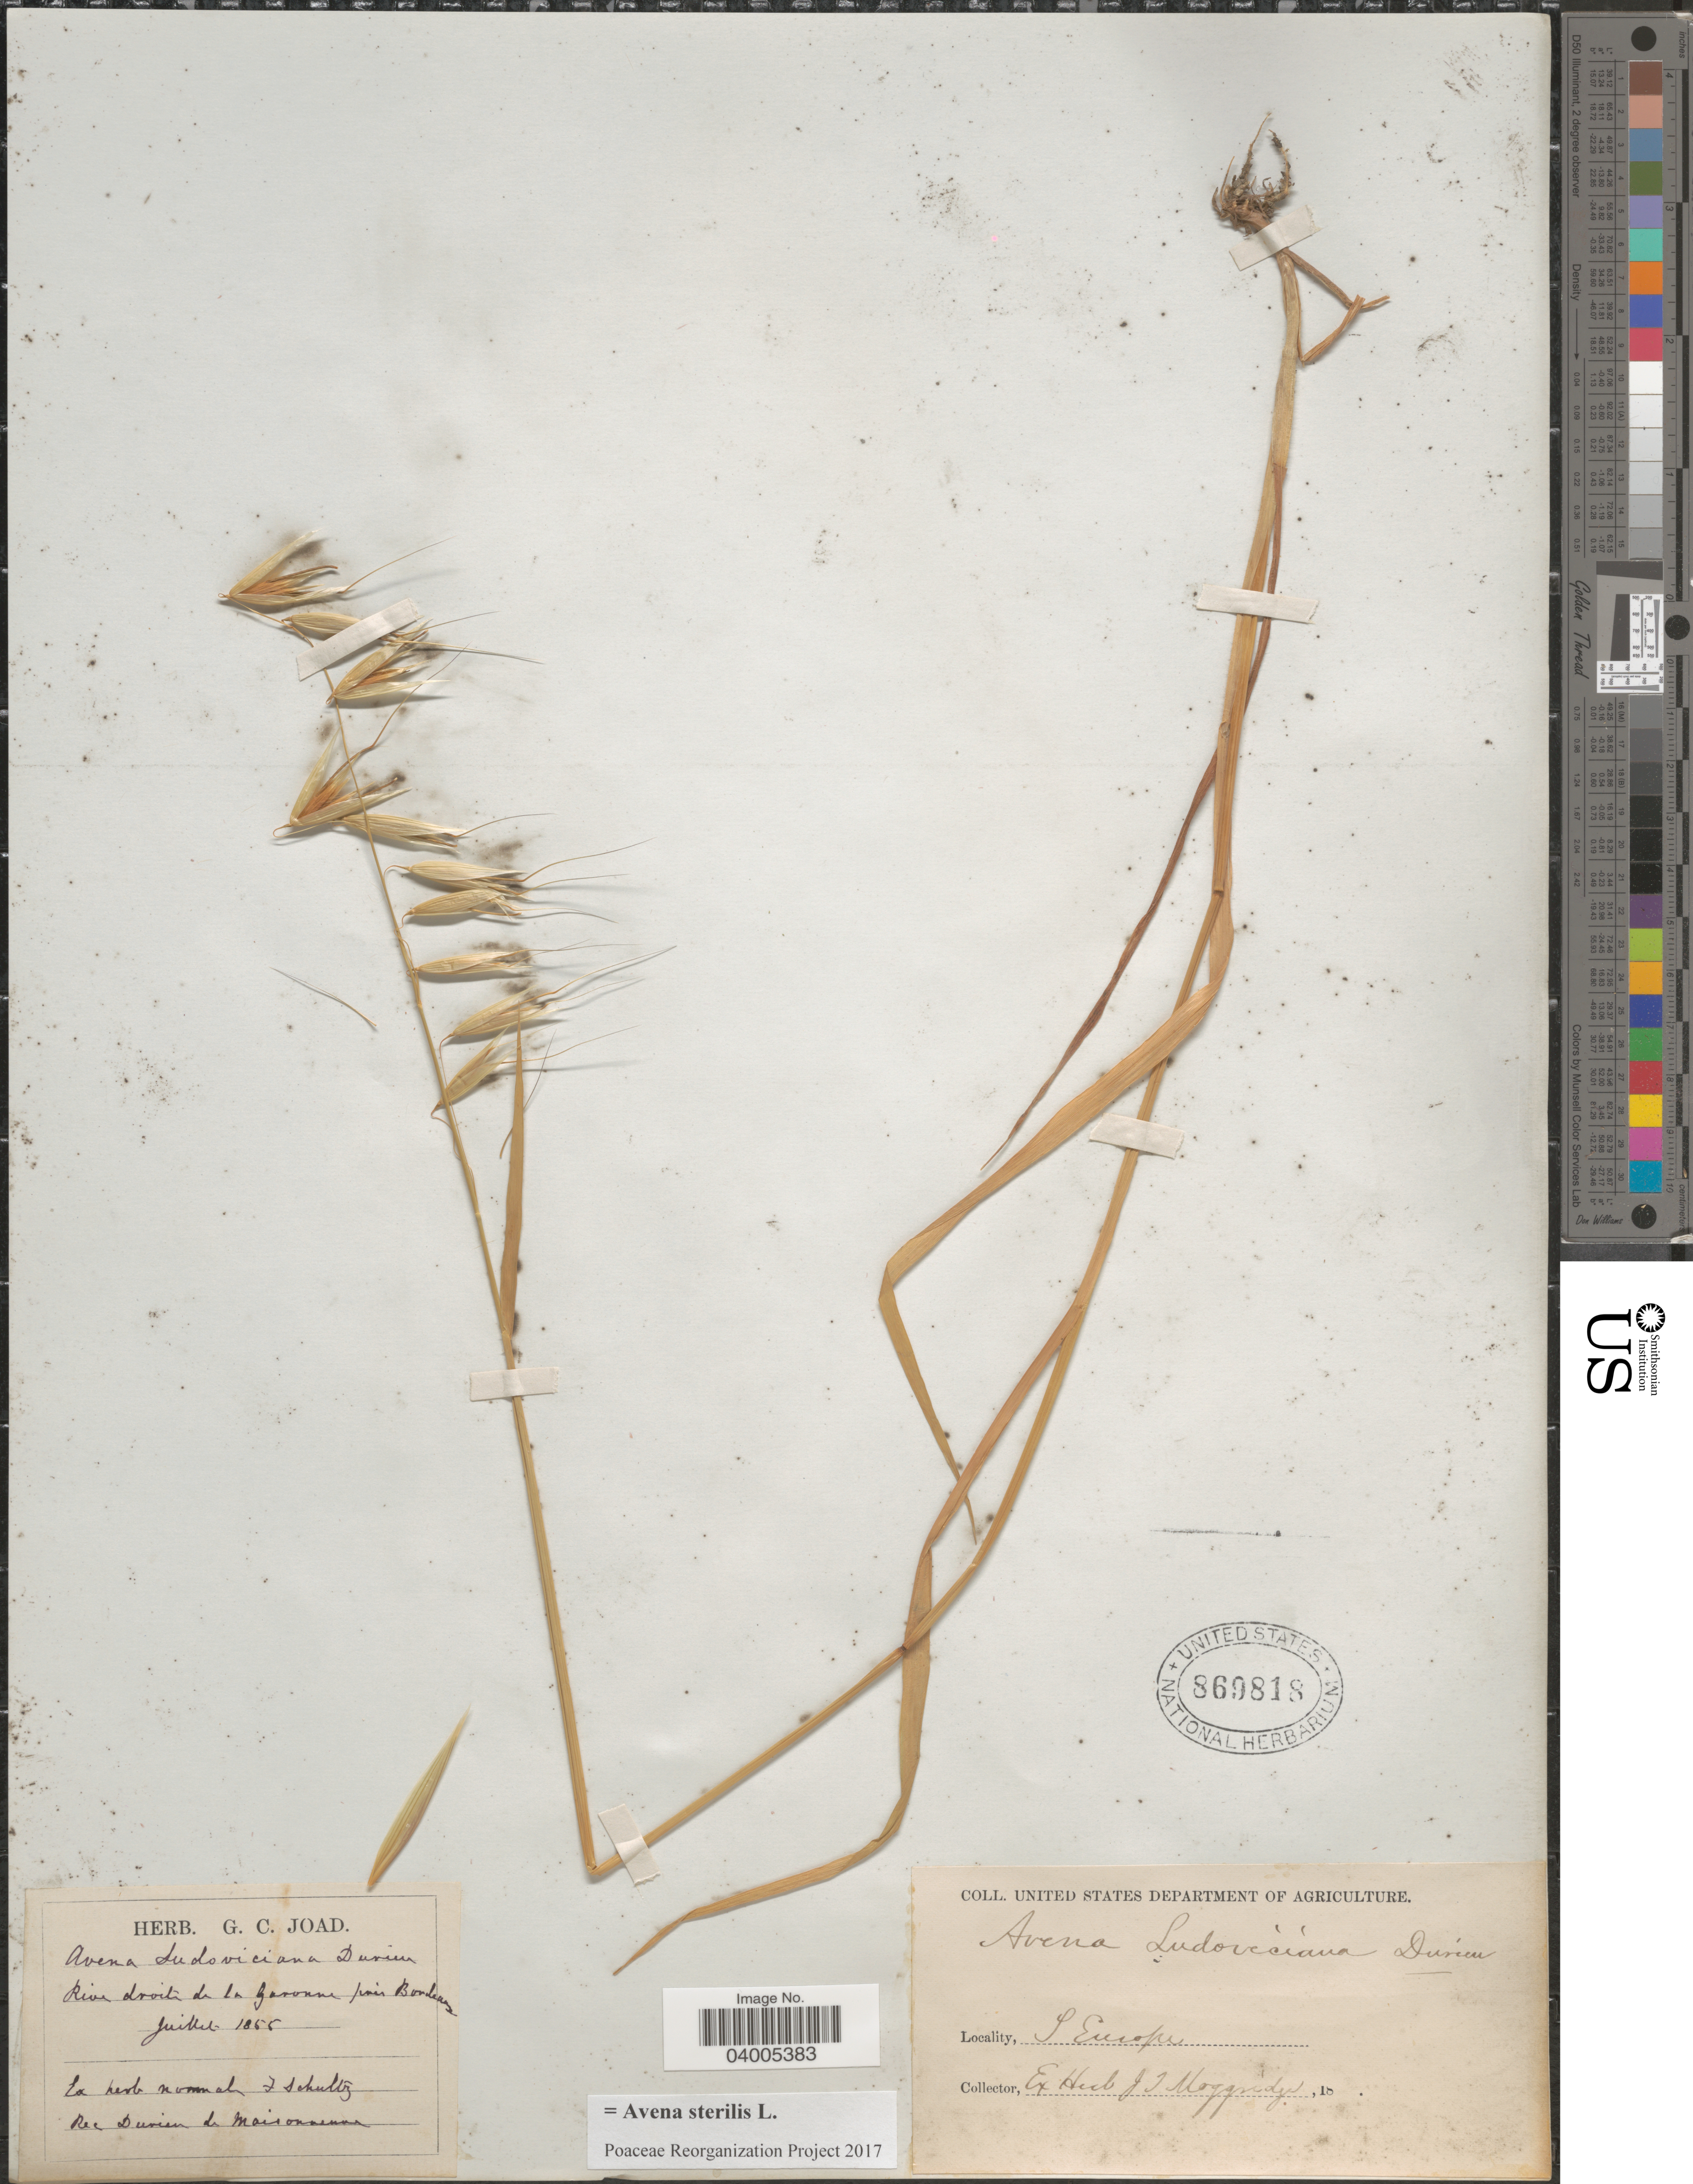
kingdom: Plantae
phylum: Tracheophyta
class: Liliopsida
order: Poales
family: Poaceae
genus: Avena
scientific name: Avena sterilis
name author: L.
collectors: ex herb. George Curling Joad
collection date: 1855-07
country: France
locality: Rive droite de la Garonne pres Bordeaux. S. Europe.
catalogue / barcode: US 869818